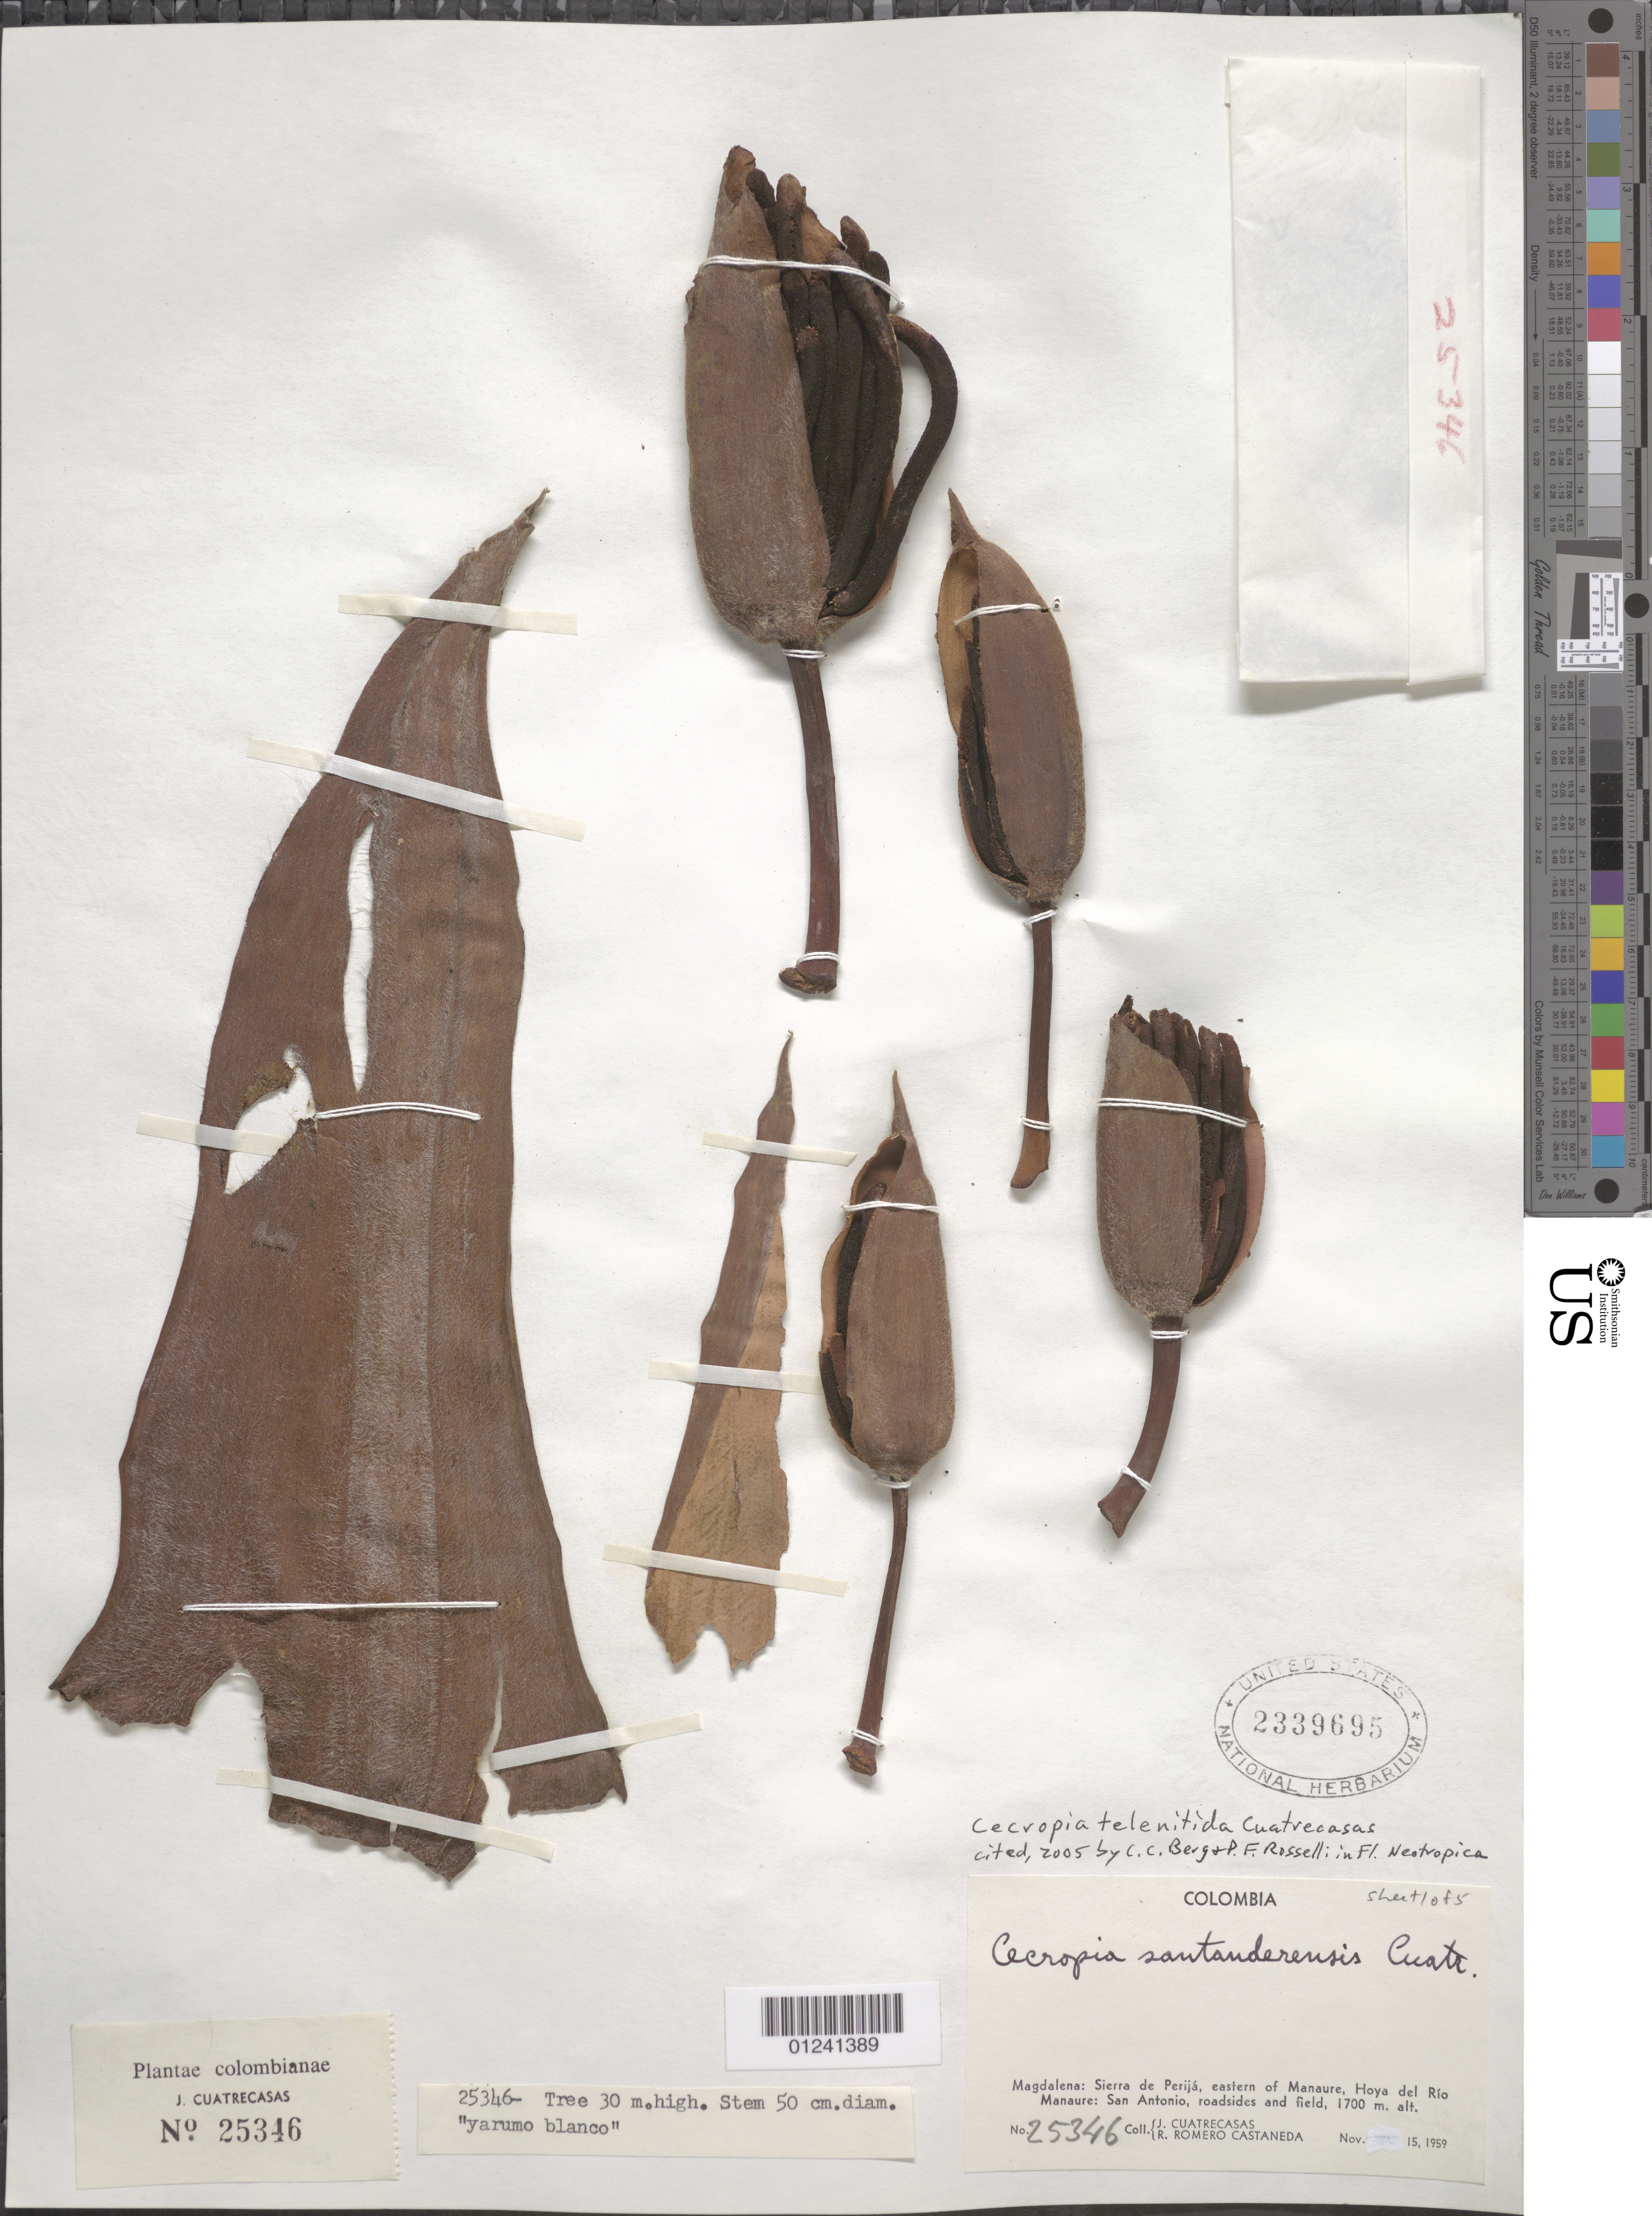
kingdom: Plantae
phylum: Tracheophyta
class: Magnoliopsida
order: Rosales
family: Urticaceae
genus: Cecropia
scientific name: Cecropia telenitida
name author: Cuatrec.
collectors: J. Cuatrecasas & R. Romero Castañeda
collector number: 25346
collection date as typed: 15 Nov 1959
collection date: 1959-11-15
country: Colombia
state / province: Magdalena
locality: Sierra de Perija, E of Manaure, Hoya del Rio Manaure, San Antonia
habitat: roadsides and field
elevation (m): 1700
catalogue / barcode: US 2339695